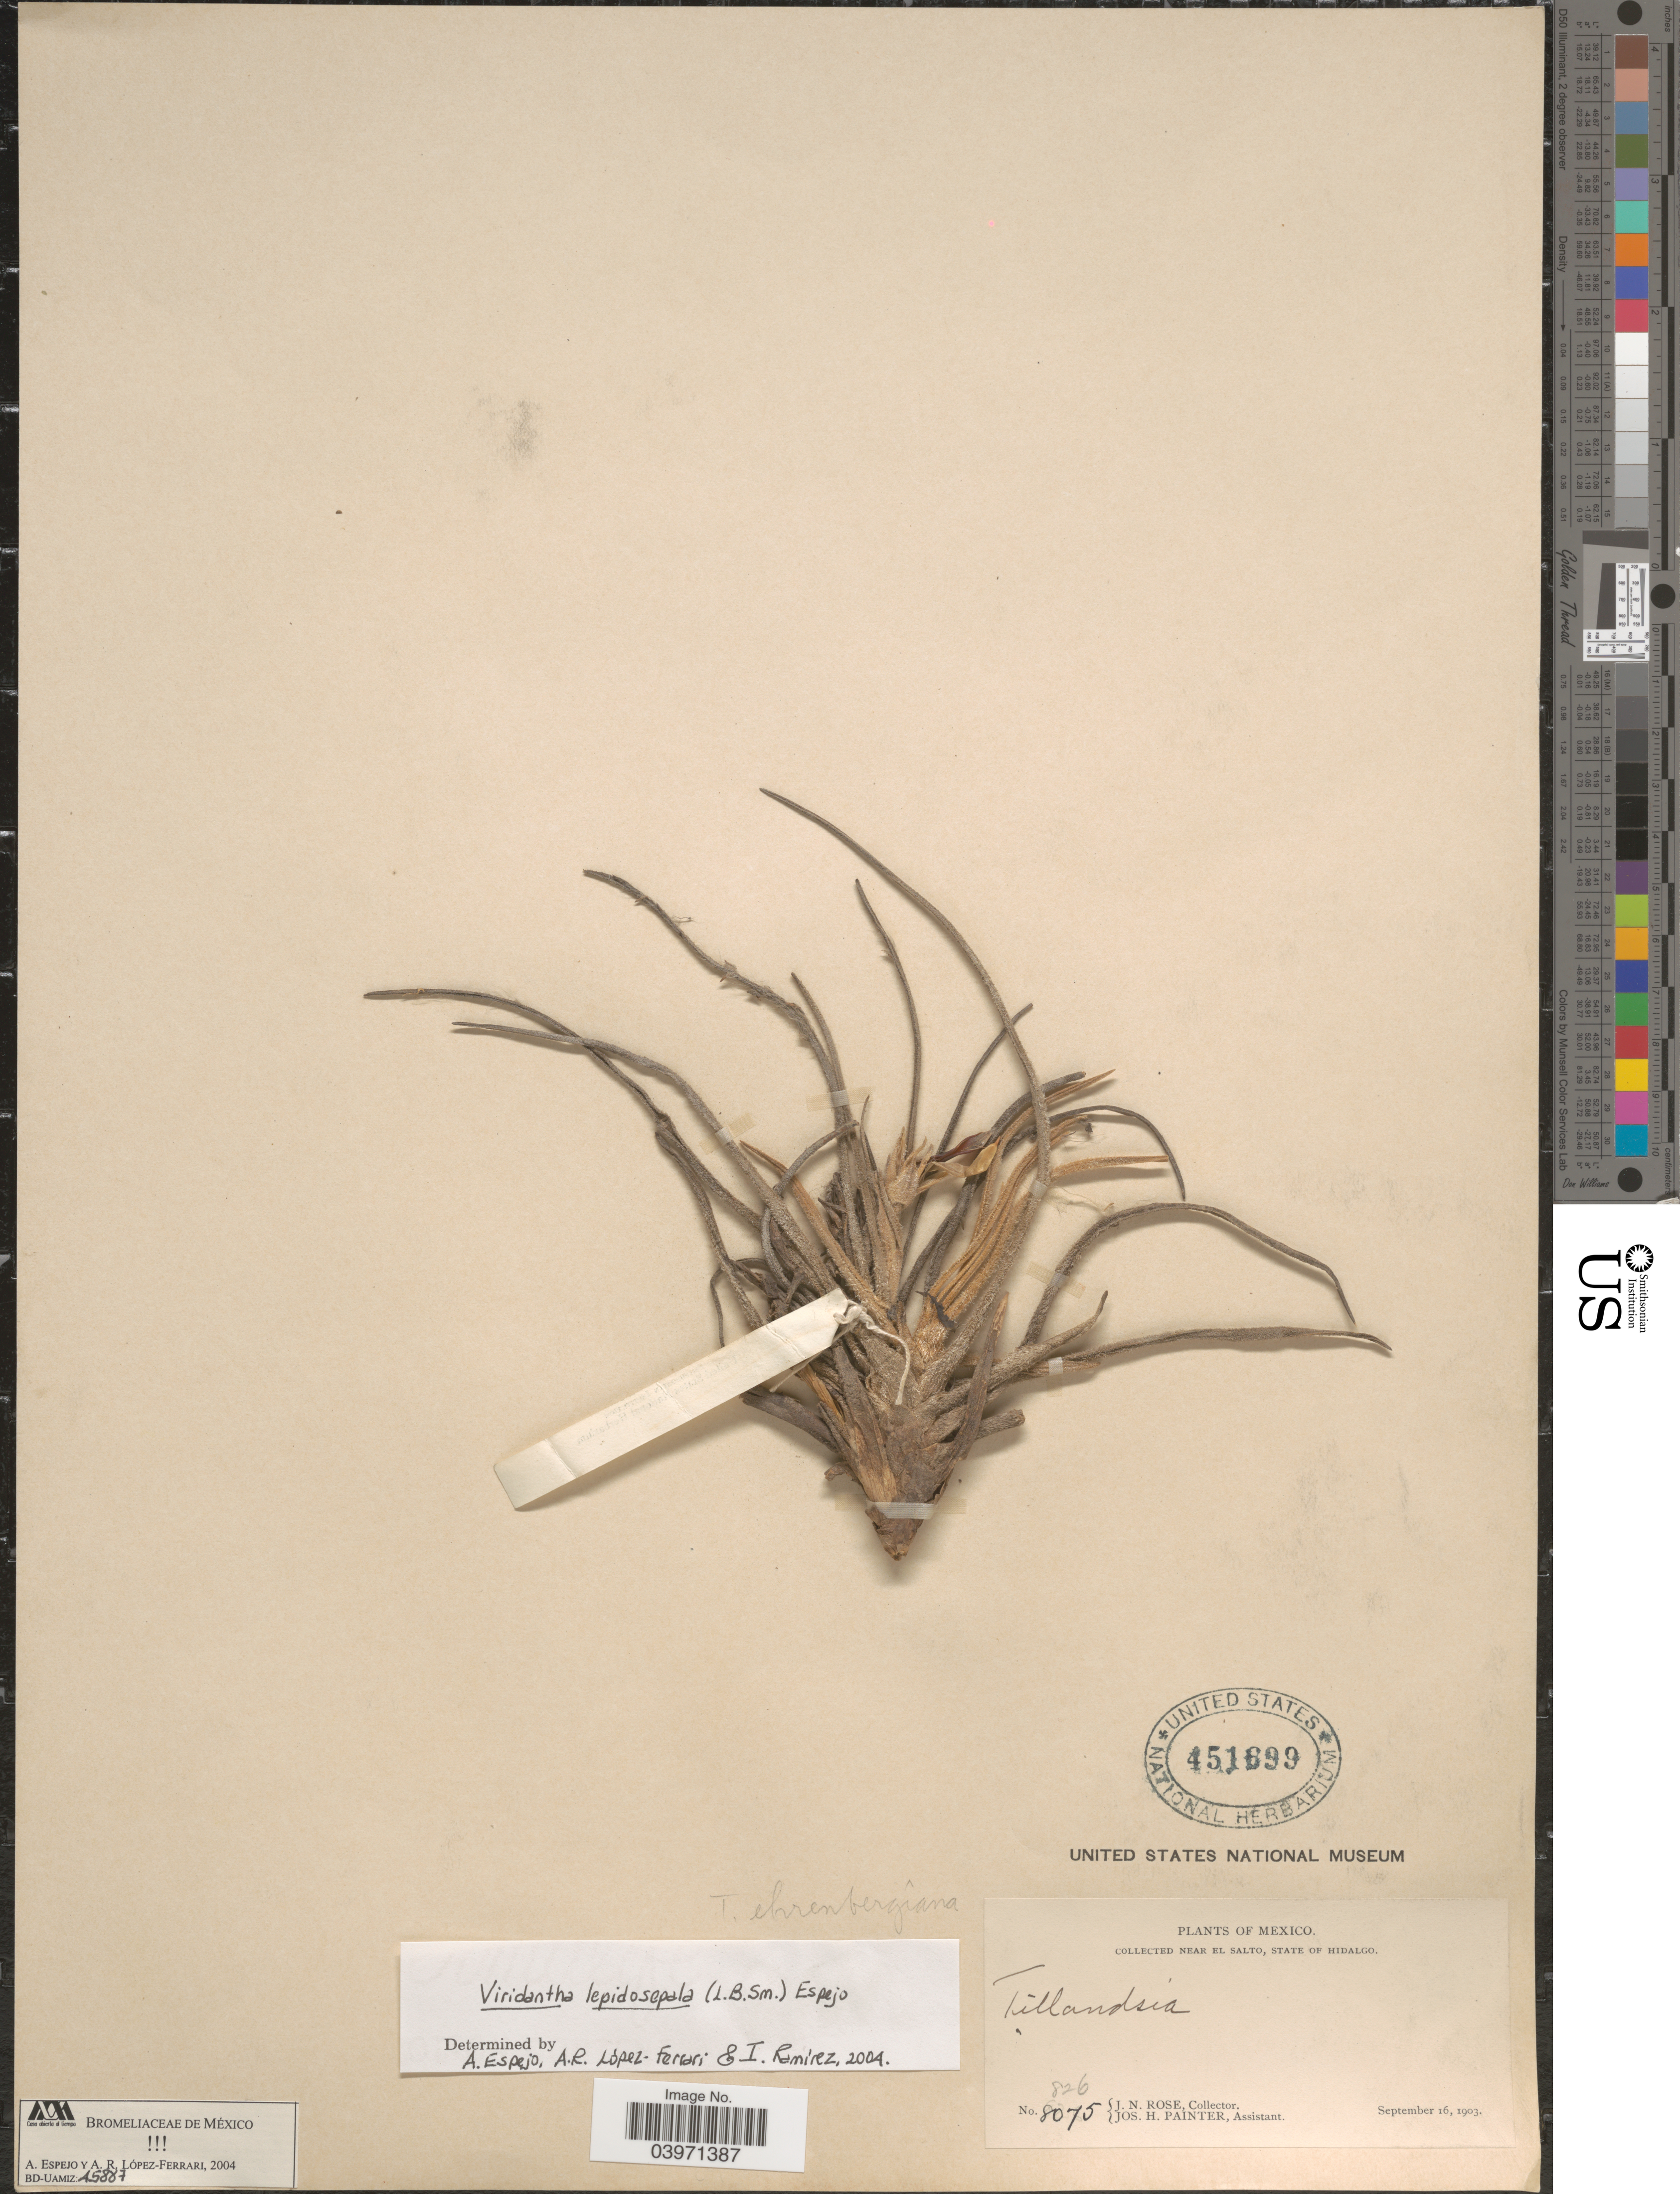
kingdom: Plantae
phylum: Tracheophyta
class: Liliopsida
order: Poales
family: Bromeliaceae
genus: Tillandsia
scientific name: Tillandsia lepidosepala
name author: L.B. Sm.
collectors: J. N. Rose & J. H. Painter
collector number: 8075/826?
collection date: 1903-09-16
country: Mexico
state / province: Hidalgo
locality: Near El Salto.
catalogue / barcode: US 451699